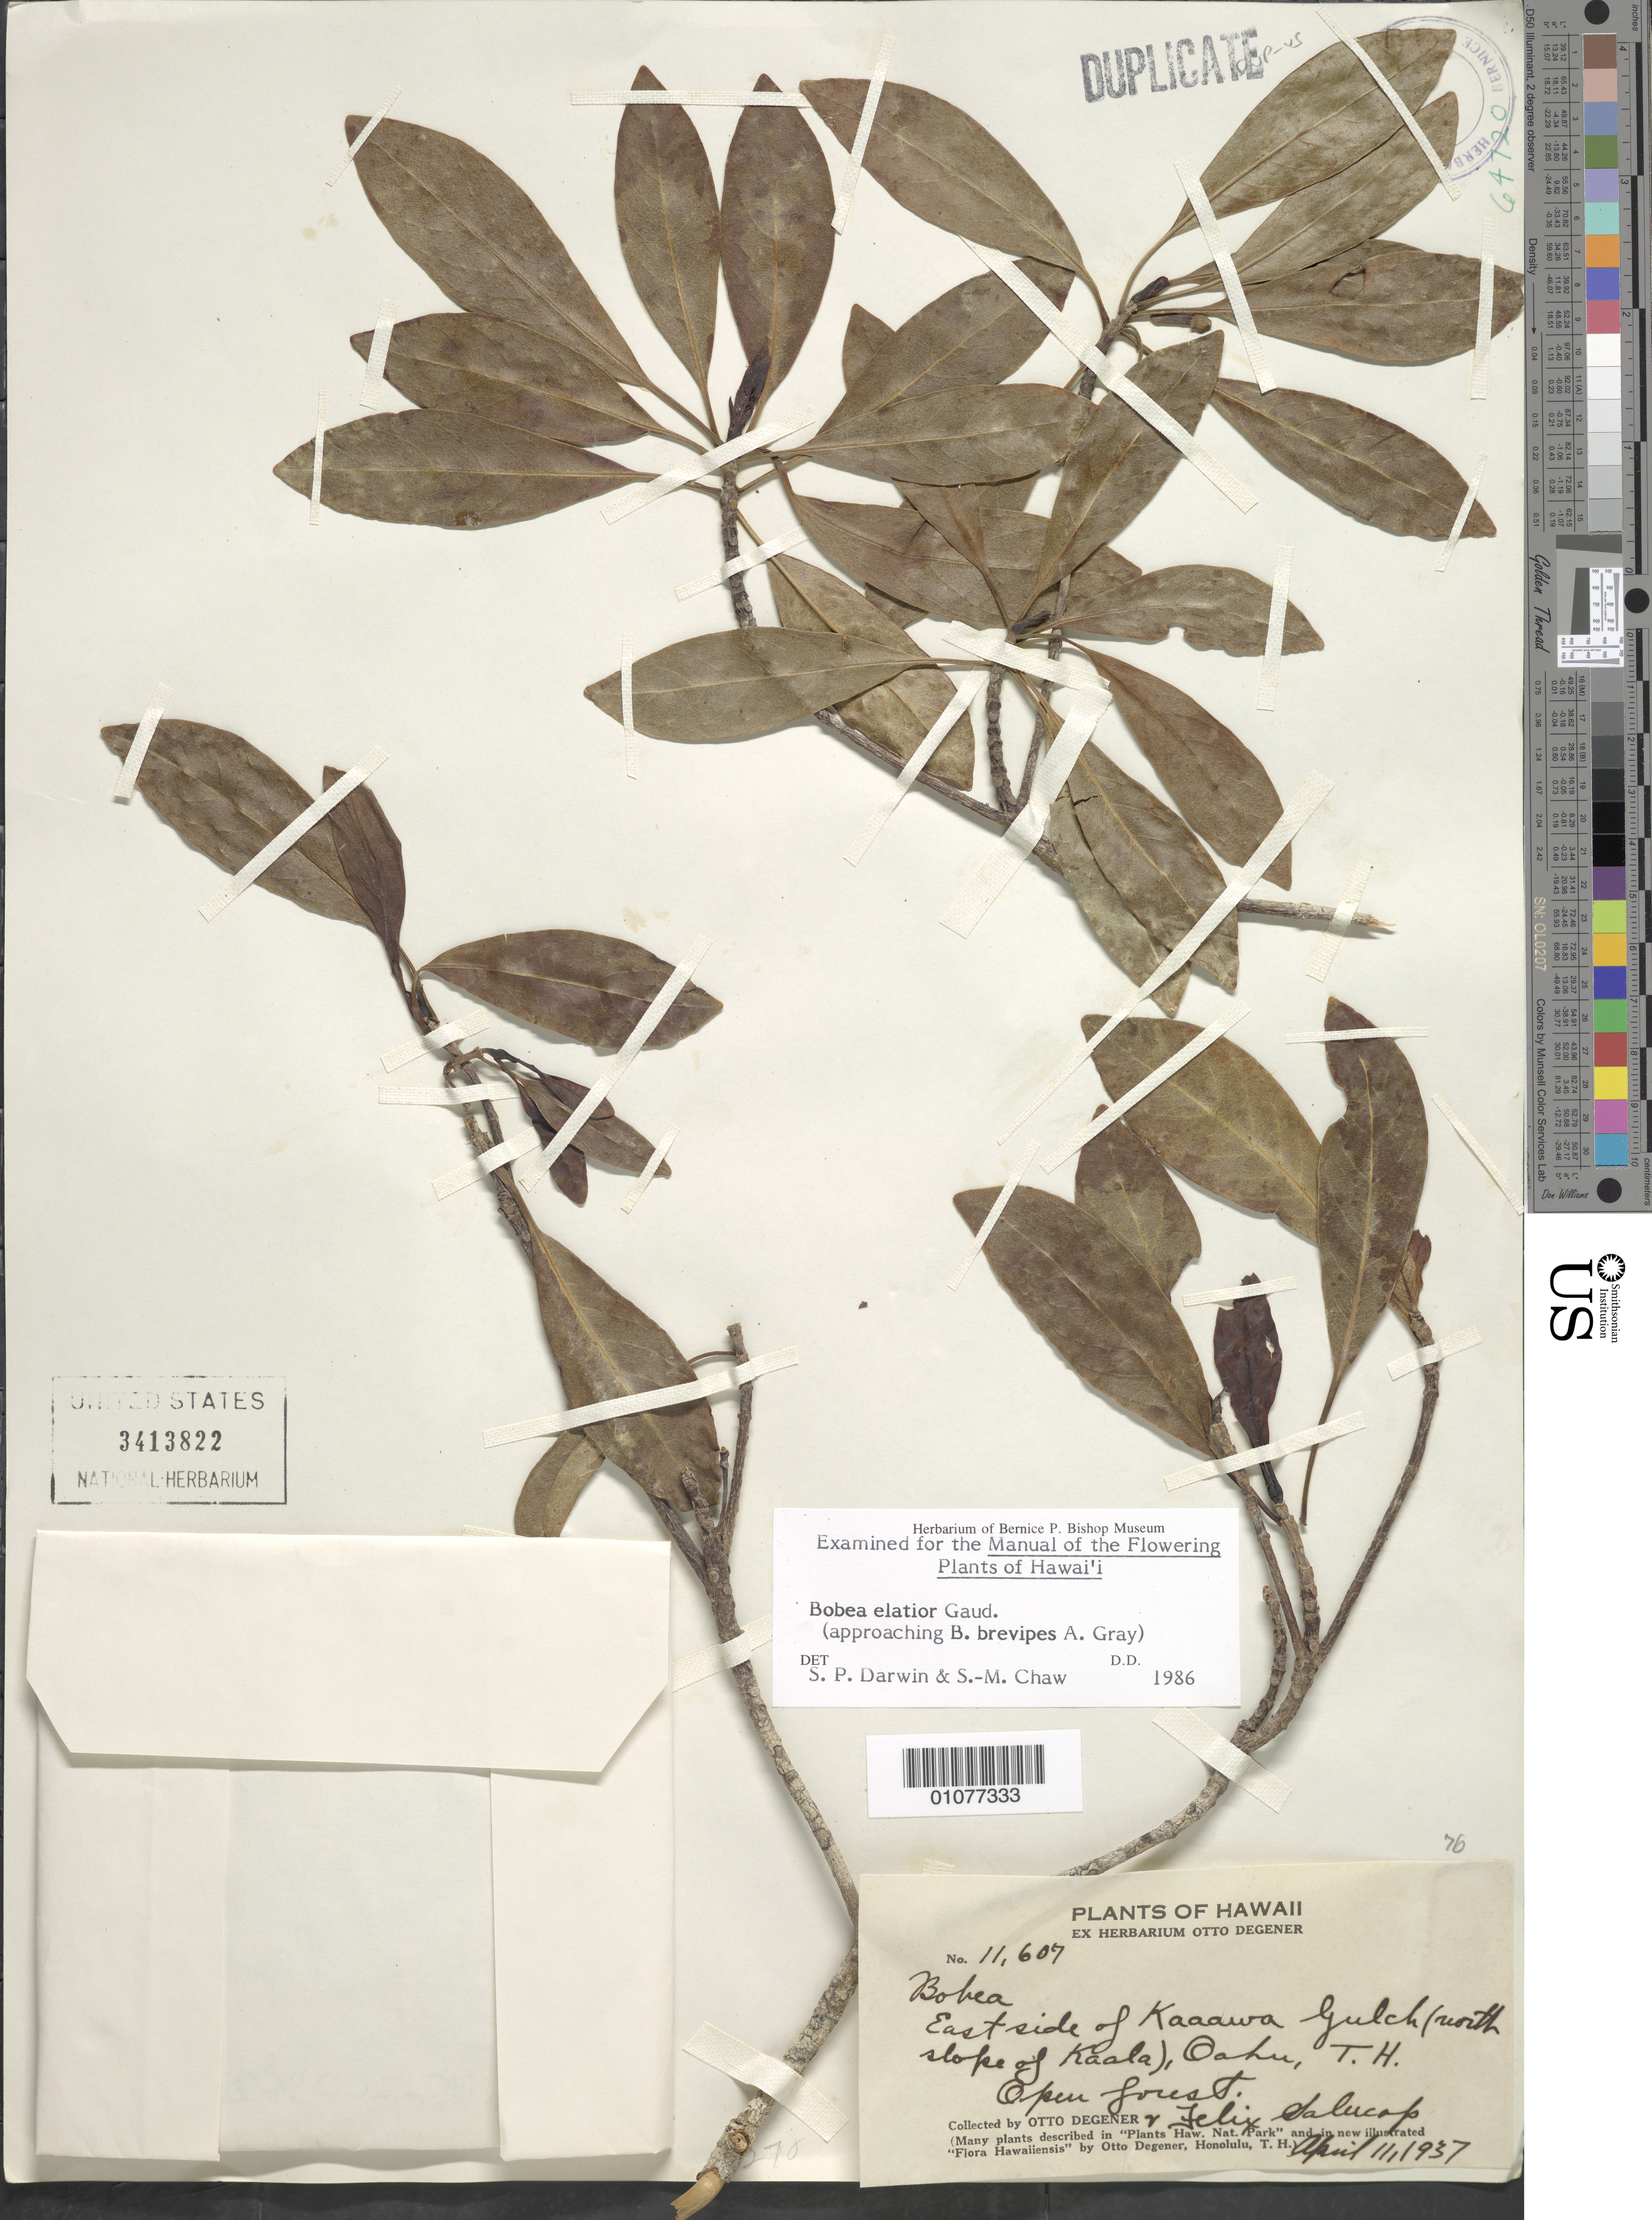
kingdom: Plantae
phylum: Tracheophyta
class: Magnoliopsida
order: Gentianales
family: Rubiaceae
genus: Bobea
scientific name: Bobea elatior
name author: Gaudich.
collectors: O. Degener & Salucap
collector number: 11607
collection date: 1937-04-11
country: United States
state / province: Hawaii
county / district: Honolulu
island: Oahu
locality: E side of Kaaawa Gulch, N slope of Kaala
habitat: Open forest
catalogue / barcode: US 3413822